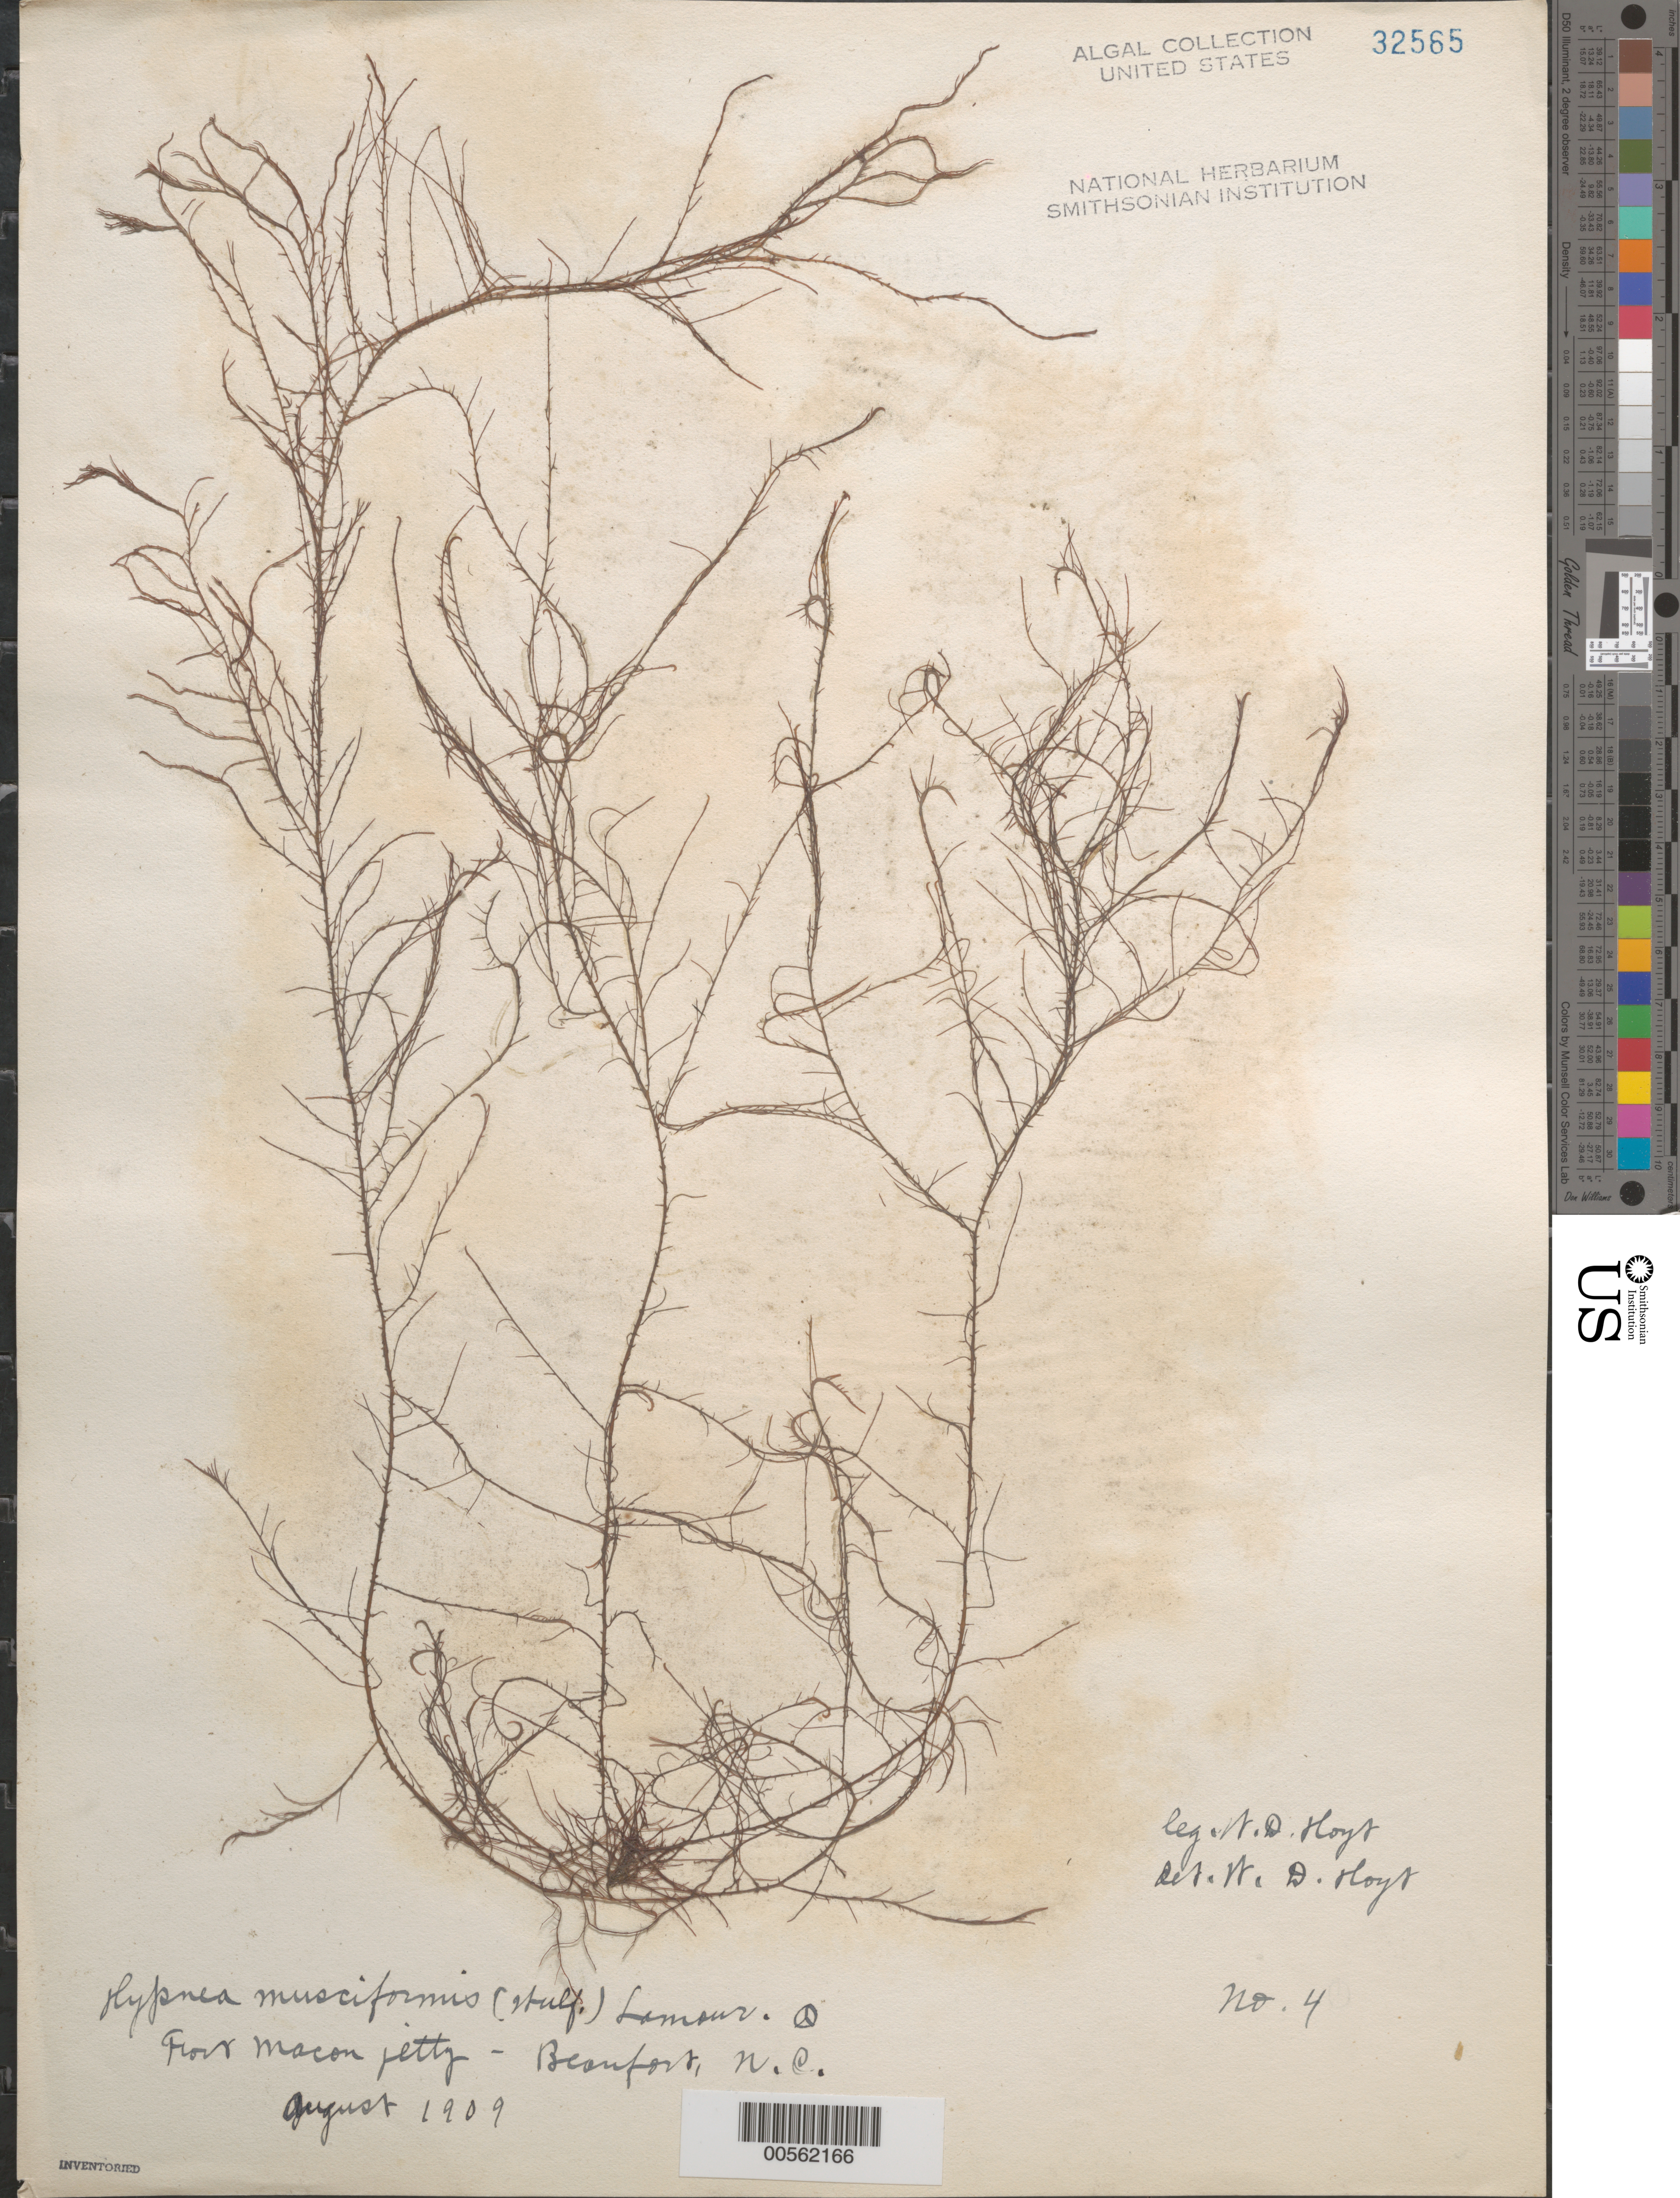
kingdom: Plantae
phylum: Rhodophyta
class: Florideophyceae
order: Gigartinales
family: Cystocloniaceae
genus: Hypnea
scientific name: Hypnea musciformis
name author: (Wulfen) J.V.Lamouroux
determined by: Hoyt, W. D.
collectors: W. D. Hoyt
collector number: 4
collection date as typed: Aug 1909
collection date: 1909-08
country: United States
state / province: North Carolina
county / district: Carteret County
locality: Beaufort, Fort Macon jetty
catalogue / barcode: US 32565